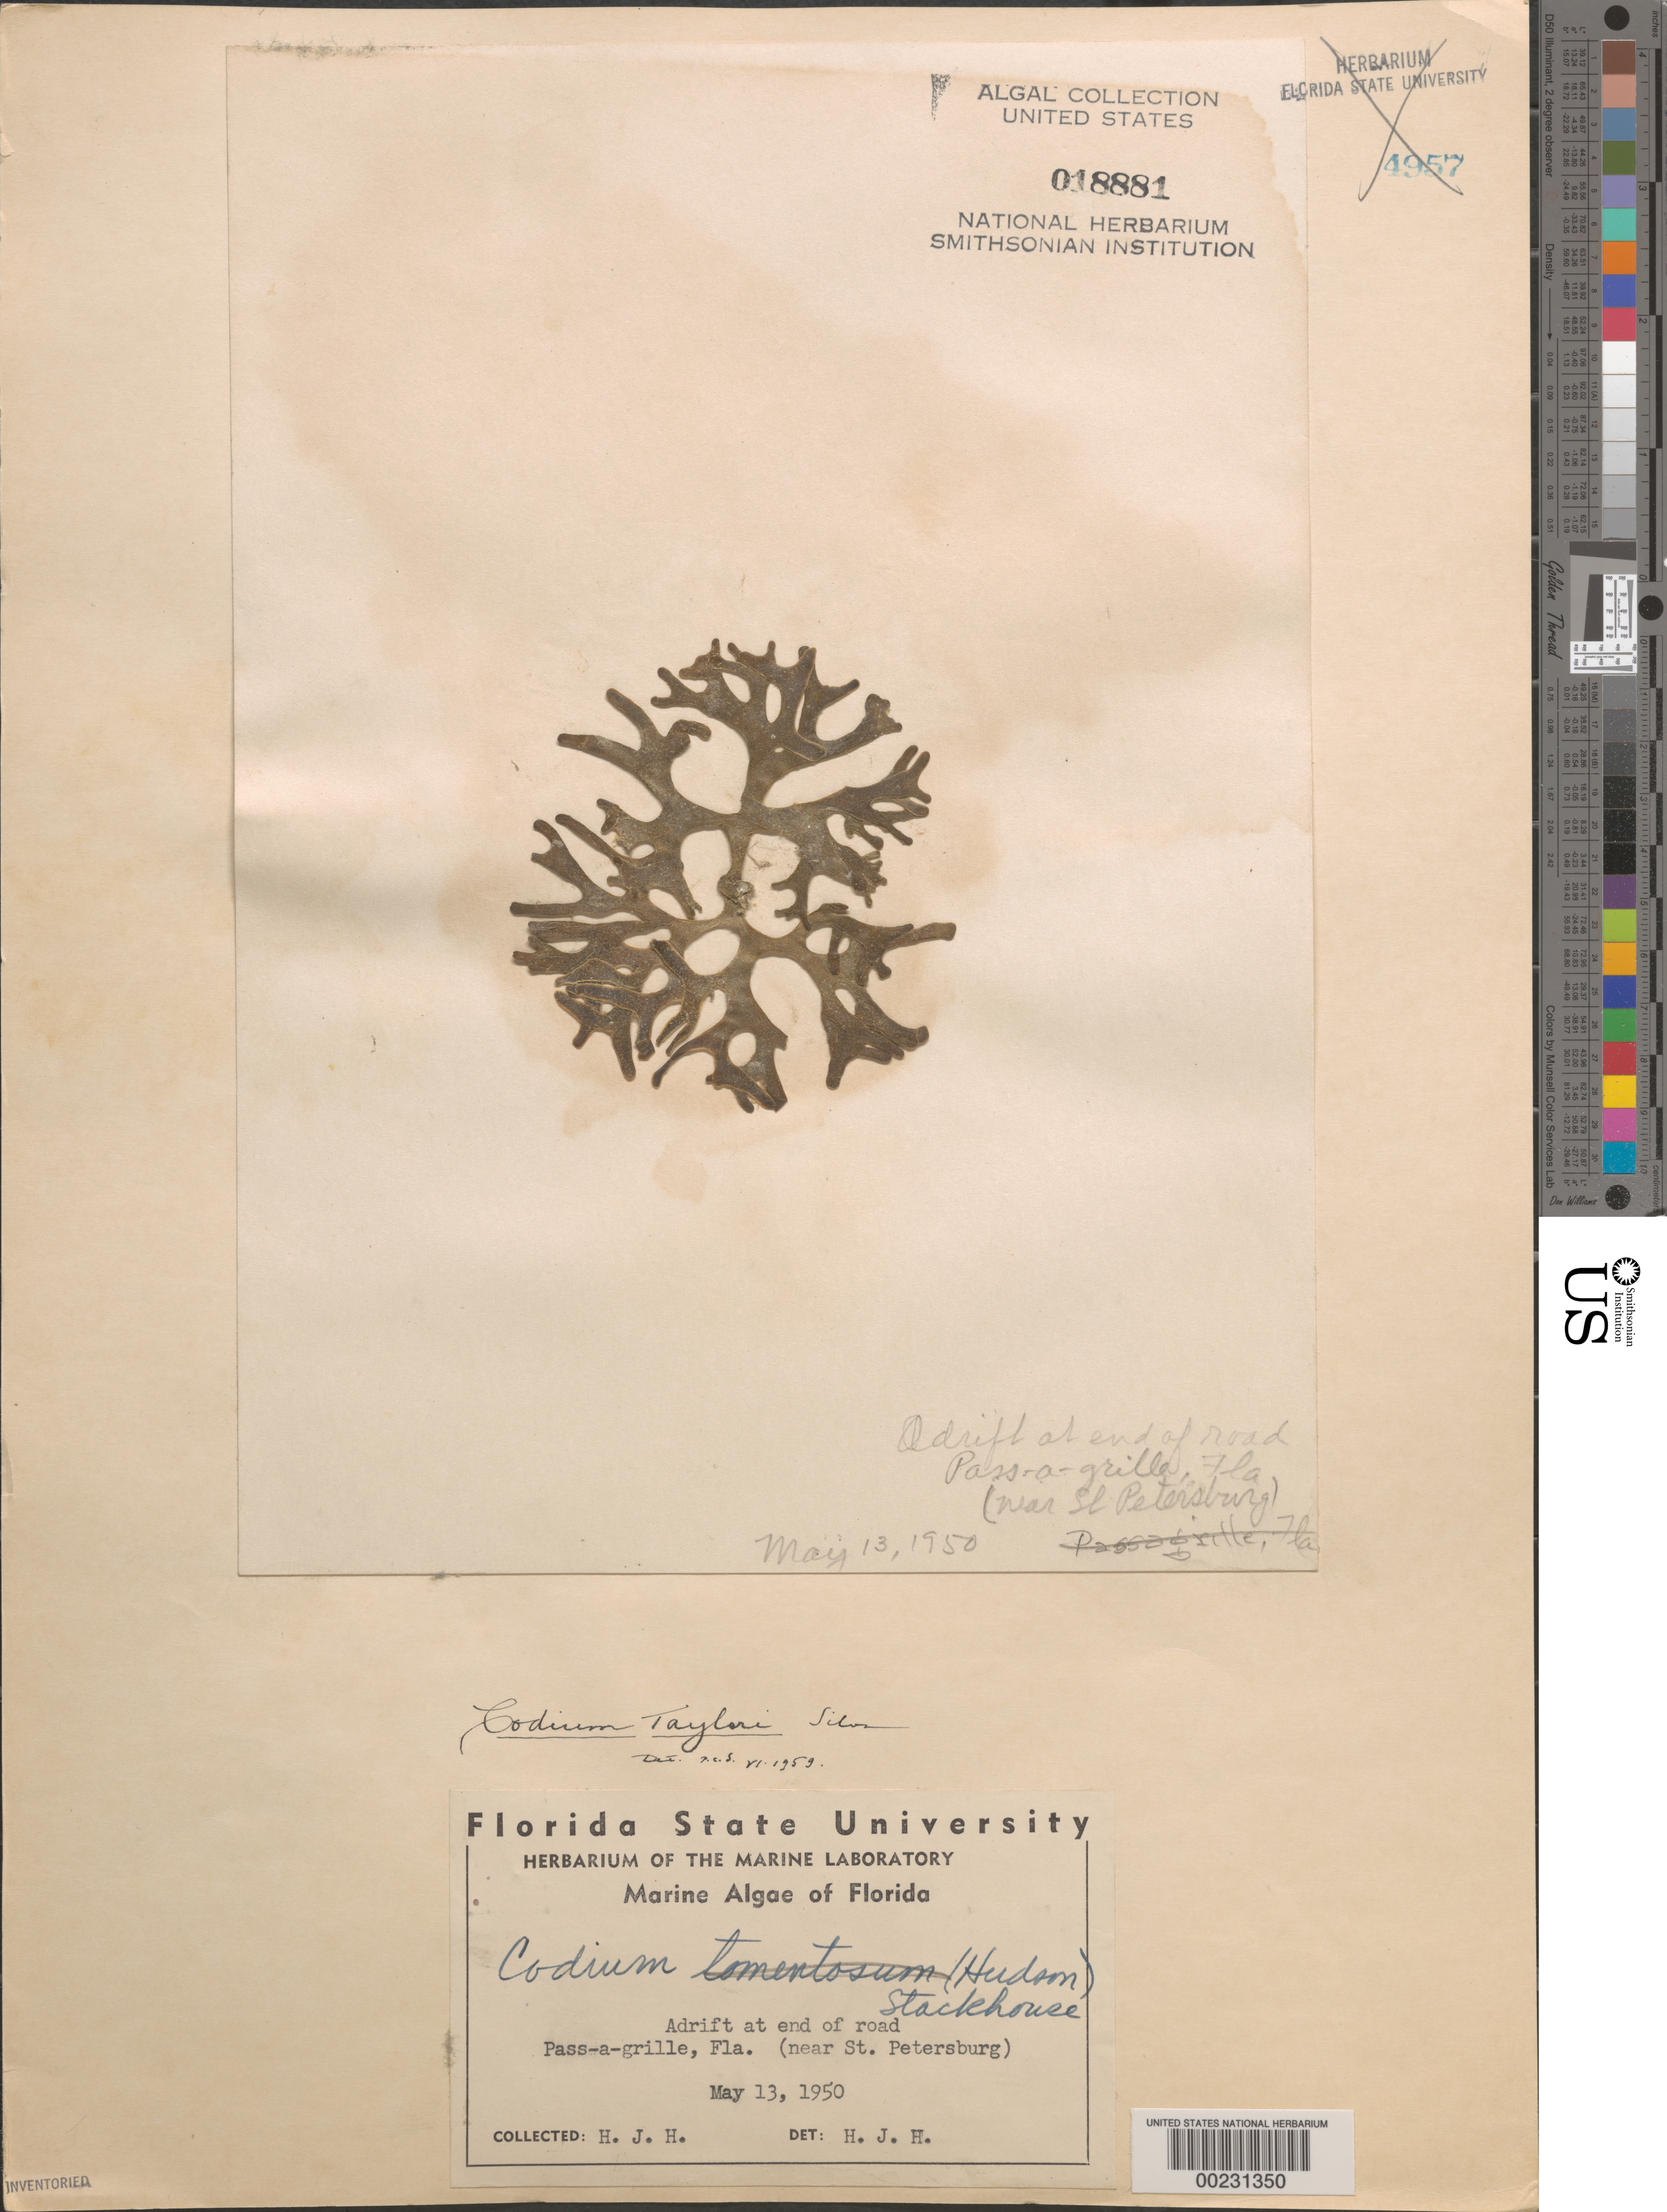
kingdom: Plantae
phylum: Chlorophyta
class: Ulvophyceae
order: Bryopsidales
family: Codiaceae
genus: Codium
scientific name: Codium taylorii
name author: P.C. Silva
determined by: Silva, P. C.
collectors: H. J. Humm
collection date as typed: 13 May 1950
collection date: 1950-05-13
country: United States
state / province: Florida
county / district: Pinellas County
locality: Pass-a-Grille, near St. Petersburg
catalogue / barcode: US 18881